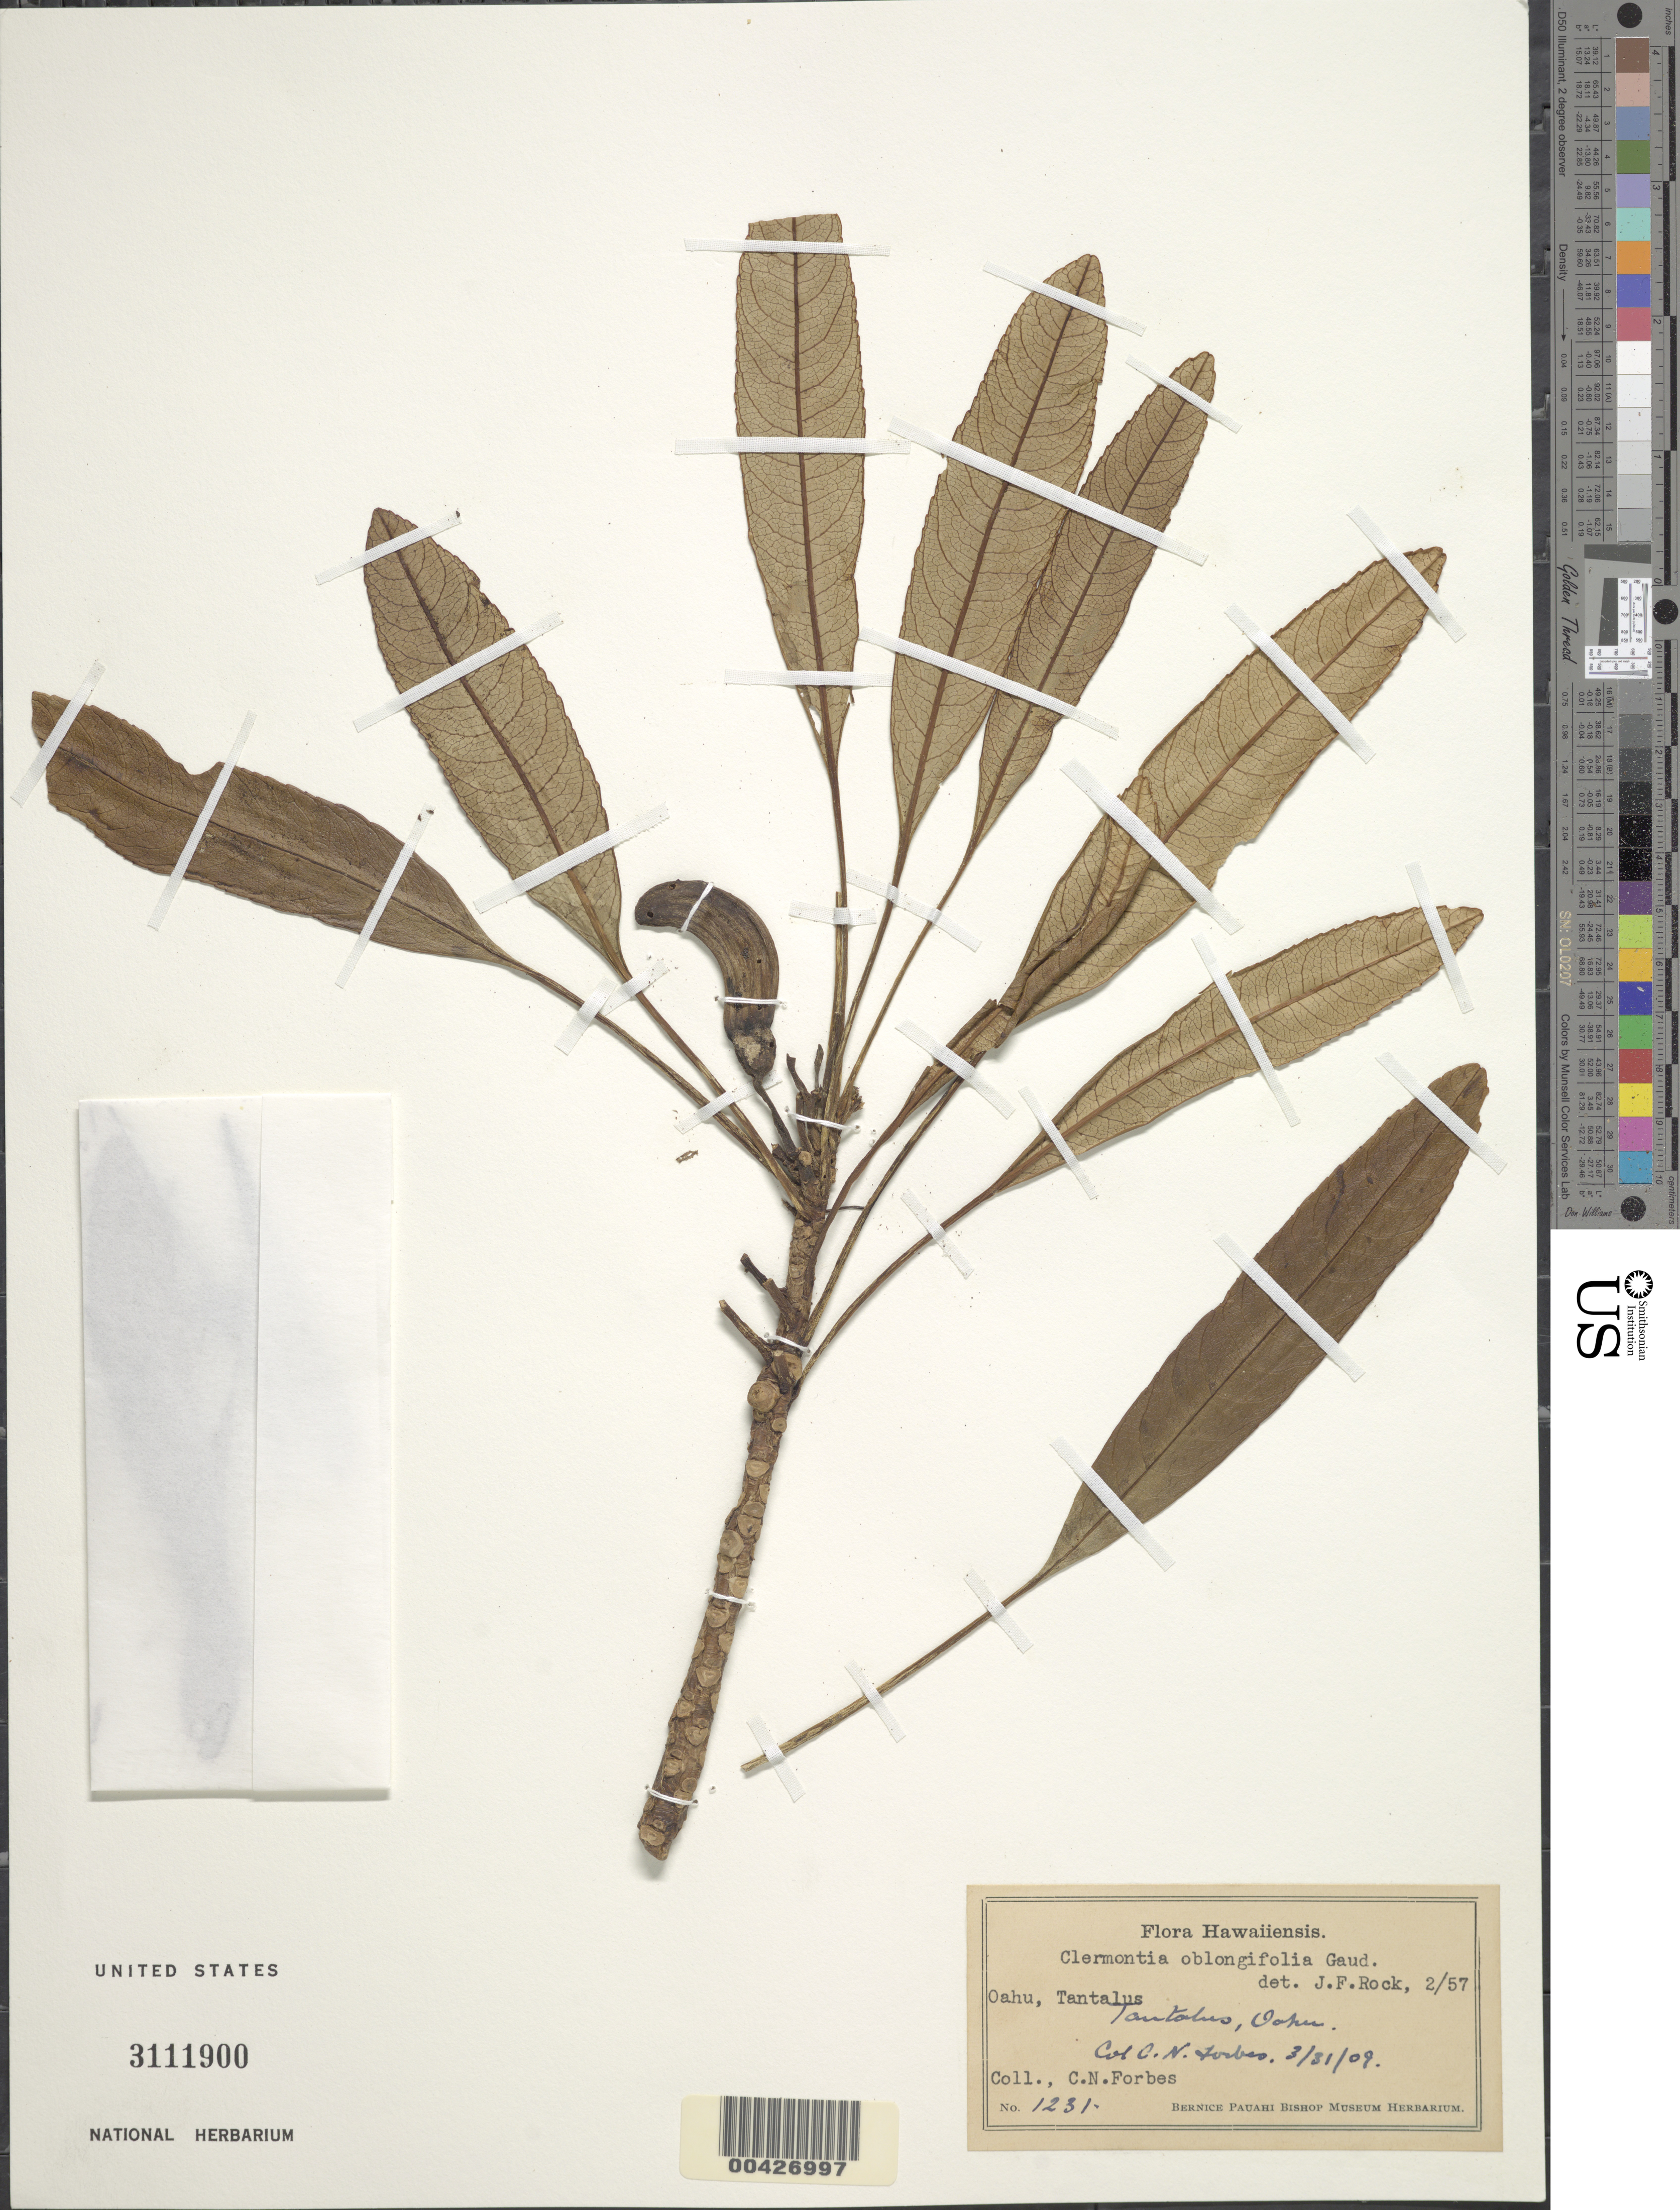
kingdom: Plantae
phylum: Tracheophyta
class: Magnoliopsida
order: Asterales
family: Campanulaceae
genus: Clermontia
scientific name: Clermontia oblongifolia subsp. oblongifolia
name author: Gaudich.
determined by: Rock, Joseph F.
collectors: C. N. Forbes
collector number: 1231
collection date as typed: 31 Mar 1909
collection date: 1909-03-31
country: United States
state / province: Hawaii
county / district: Honolulu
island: Oahu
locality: Tantalus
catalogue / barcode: US 3111900